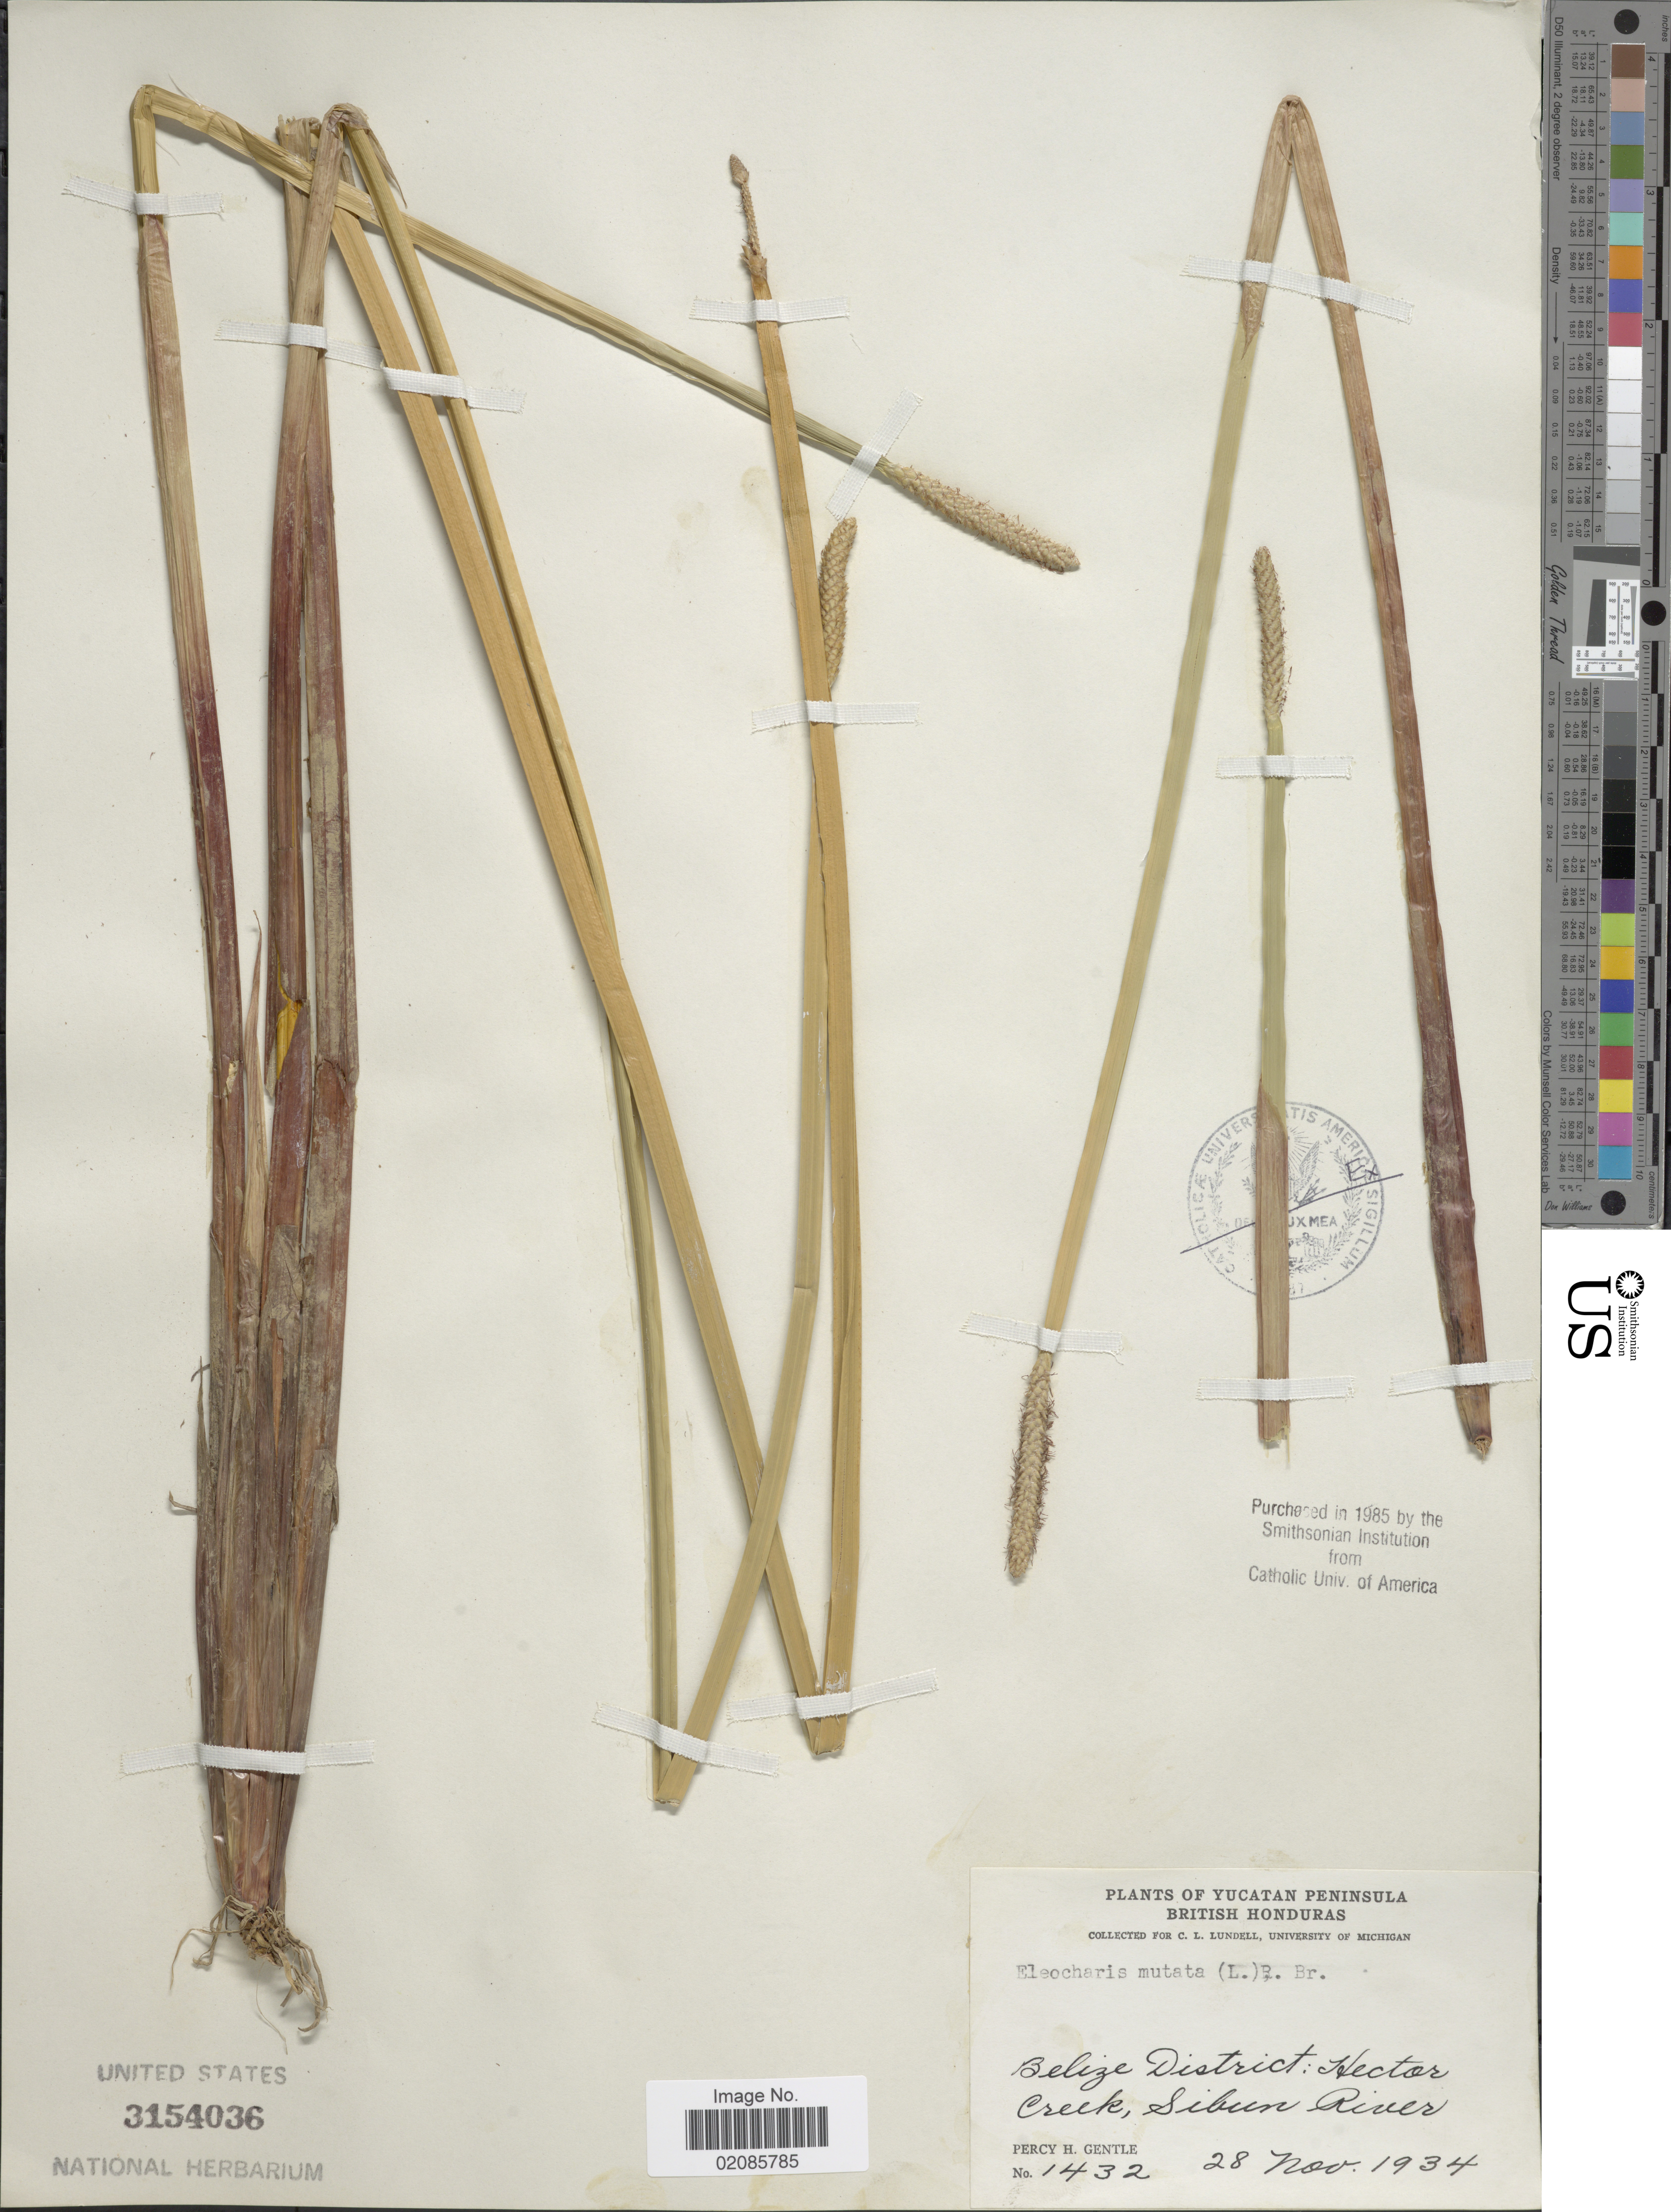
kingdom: Plantae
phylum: Tracheophyta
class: Liliopsida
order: Poales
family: Cyperaceae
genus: Eleocharis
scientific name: Eleocharis mutata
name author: (L.) Roem. & Schult.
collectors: P. H. Gentle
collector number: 1432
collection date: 1934-11-28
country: Belize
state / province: Belize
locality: Hector Creek, Sibun River.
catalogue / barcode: US 3154036